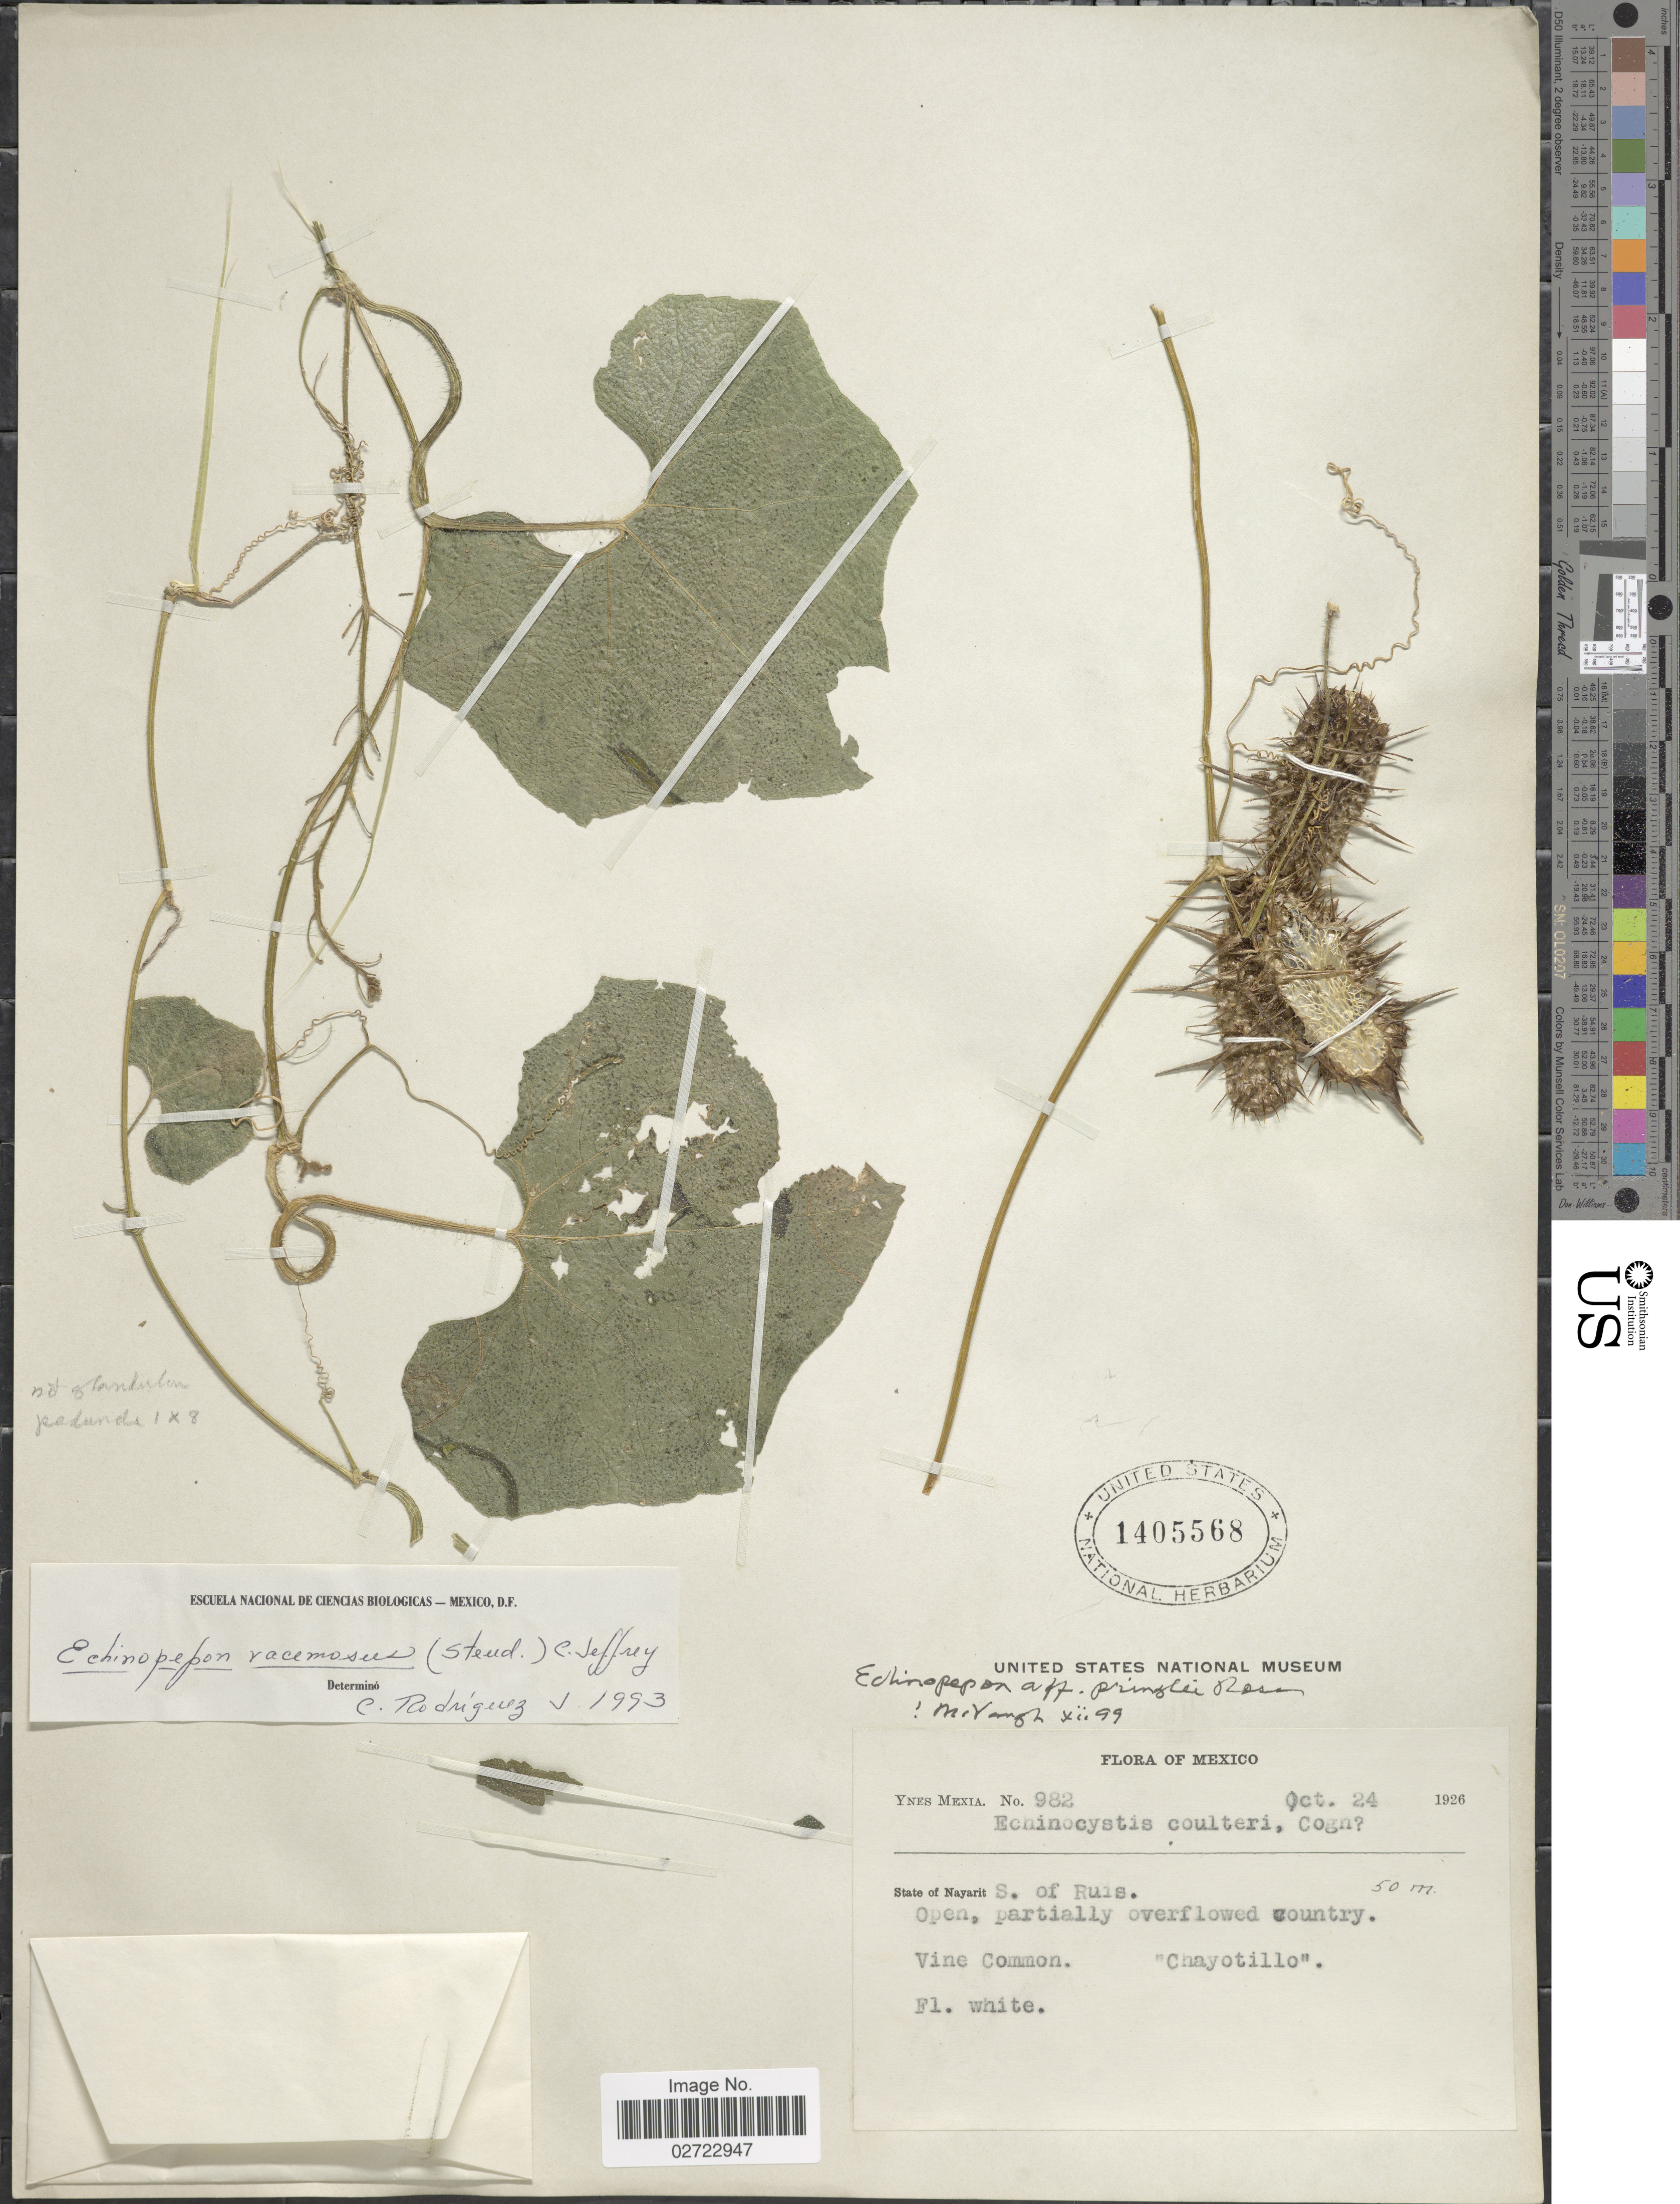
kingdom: Plantae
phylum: Tracheophyta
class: Magnoliopsida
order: Cucurbitales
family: Cucurbitaceae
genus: Echinopepon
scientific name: Echinopepon pringlei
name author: Rose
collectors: Y. Mexia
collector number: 982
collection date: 1926-10-24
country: Mexico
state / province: Nayarit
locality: S. of Ruis, open, partially overflowed country.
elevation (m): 50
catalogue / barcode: US 1405568